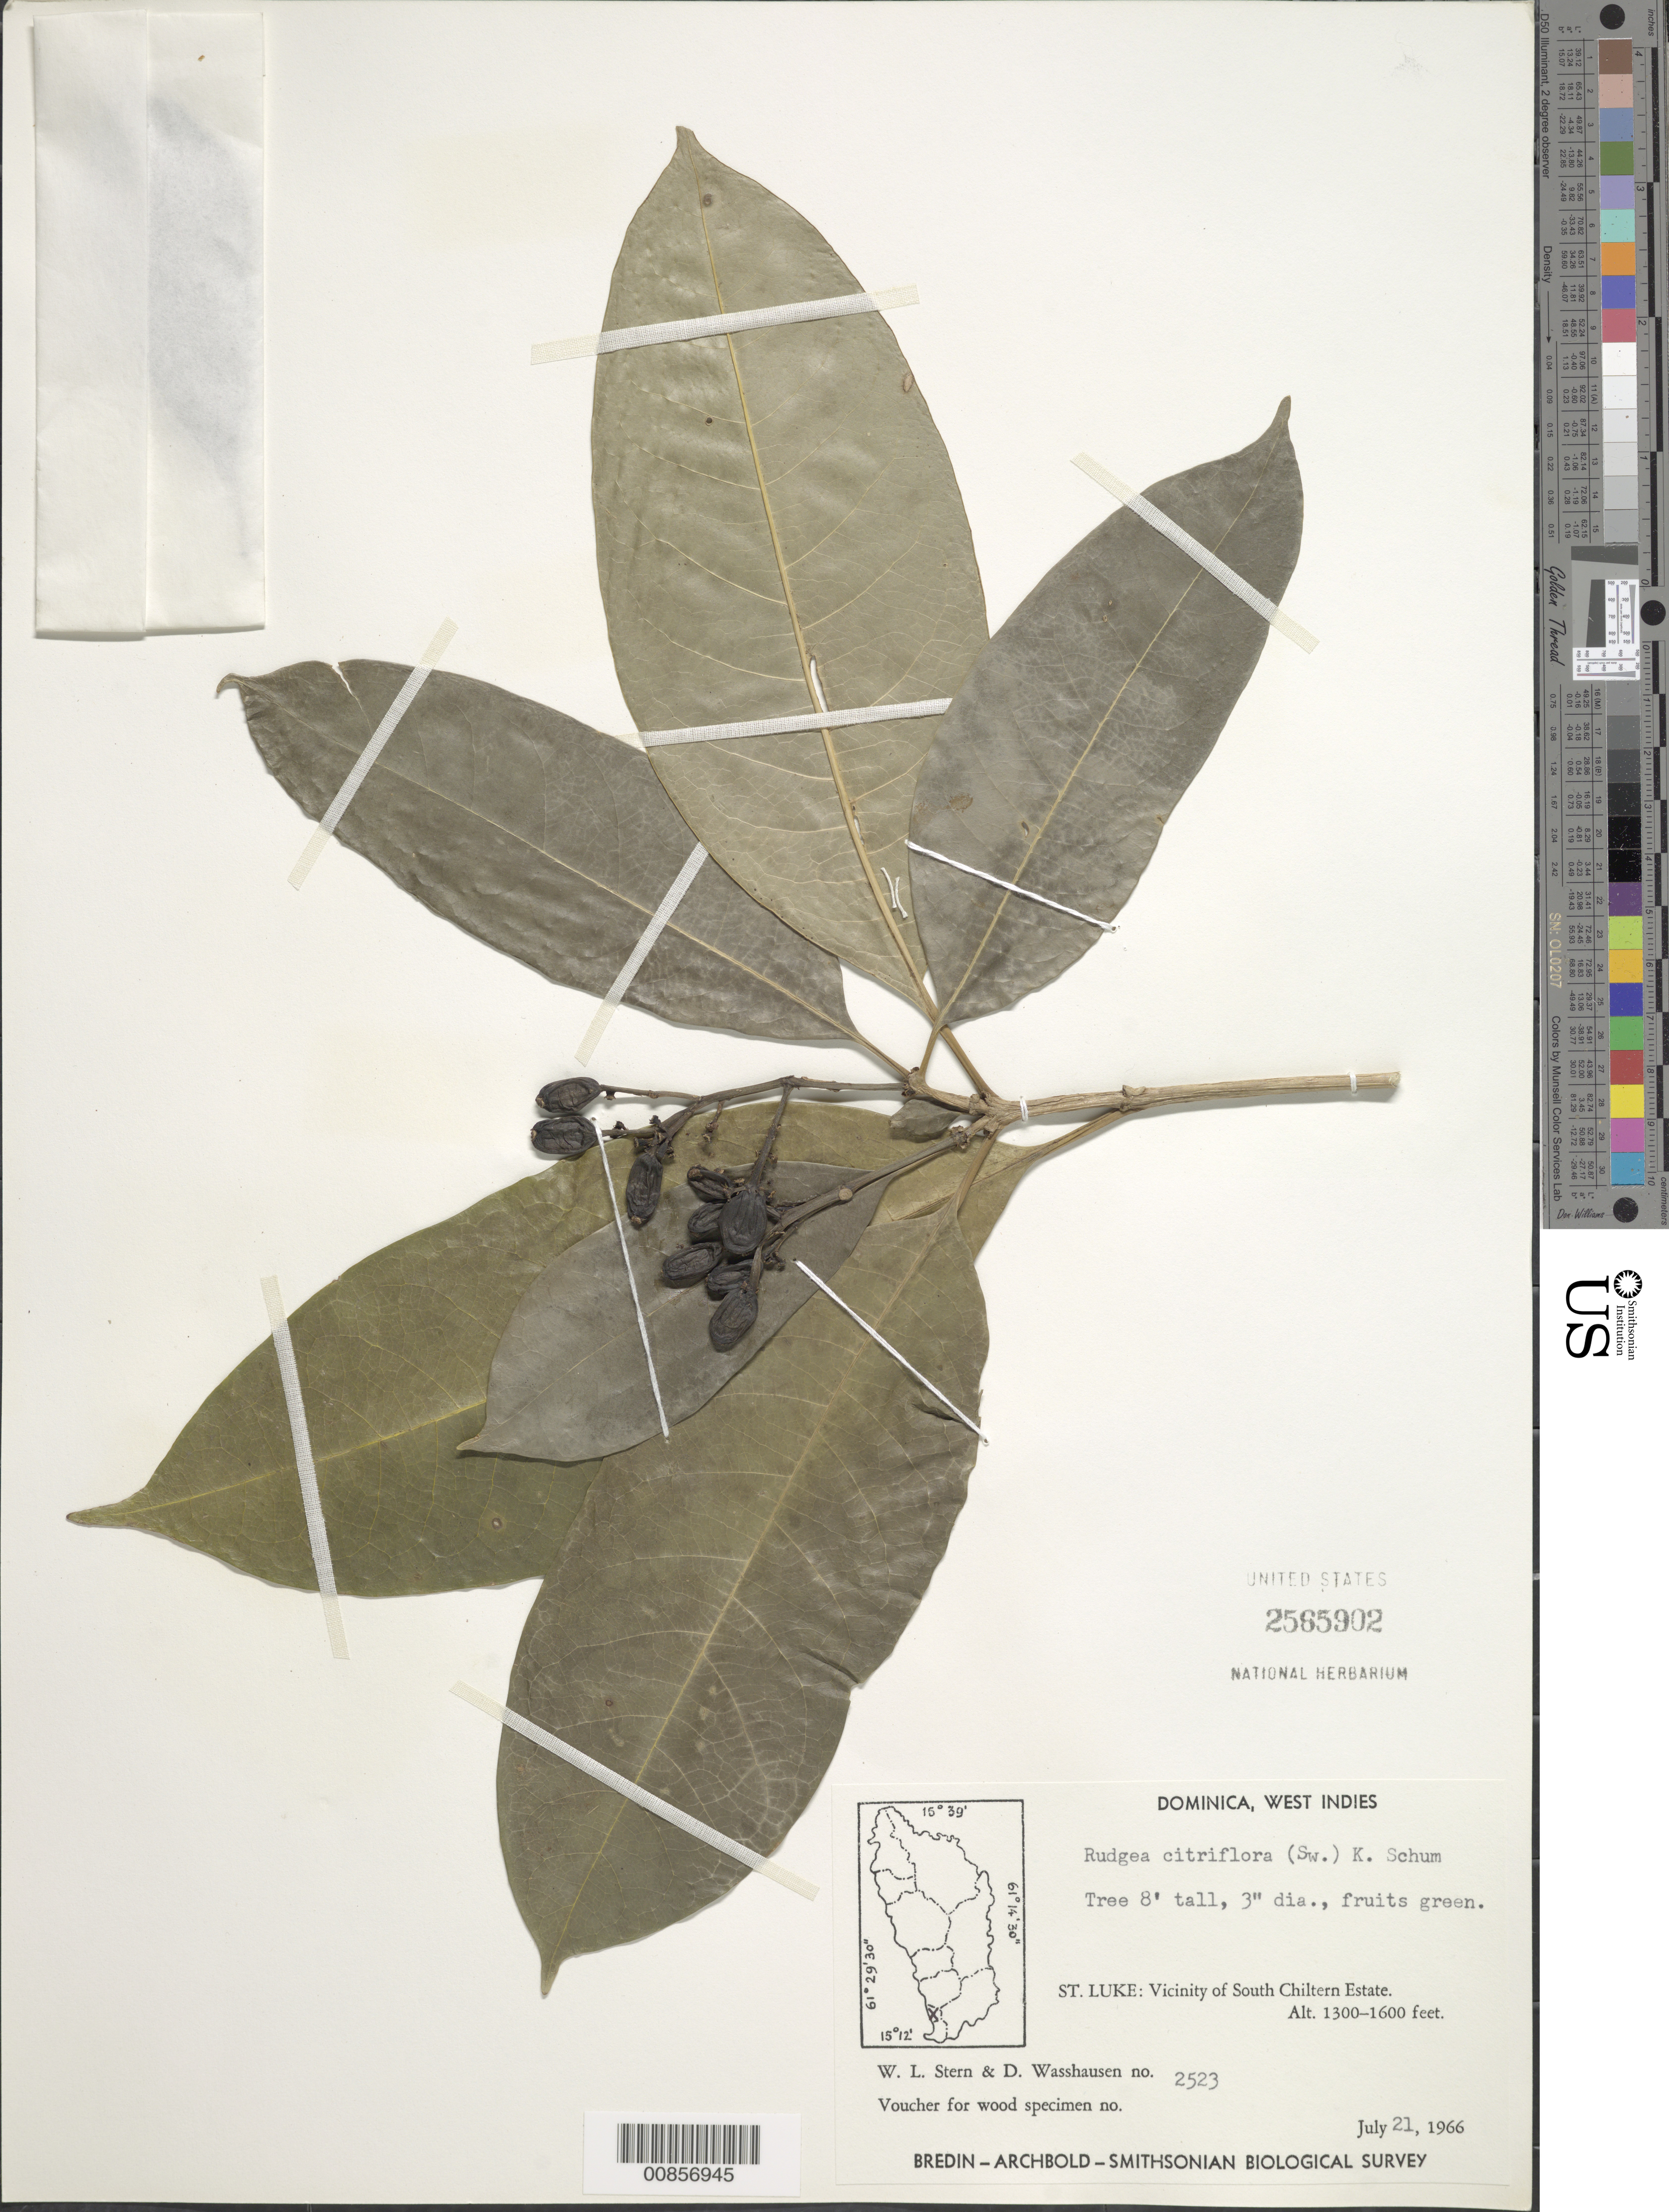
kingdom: Plantae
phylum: Tracheophyta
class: Magnoliopsida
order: Gentianales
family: Rubiaceae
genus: Rudgea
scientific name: Rudgea citrifolia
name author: (Sw.) K. Schum.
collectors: W. L. Stern & D. C. Wasshausen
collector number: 2523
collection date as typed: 21 Jul 1966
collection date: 1966-07-21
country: Dominica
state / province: St. Luke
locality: Vicinity of South Chiltern Estate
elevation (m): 396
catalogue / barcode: US 2585902